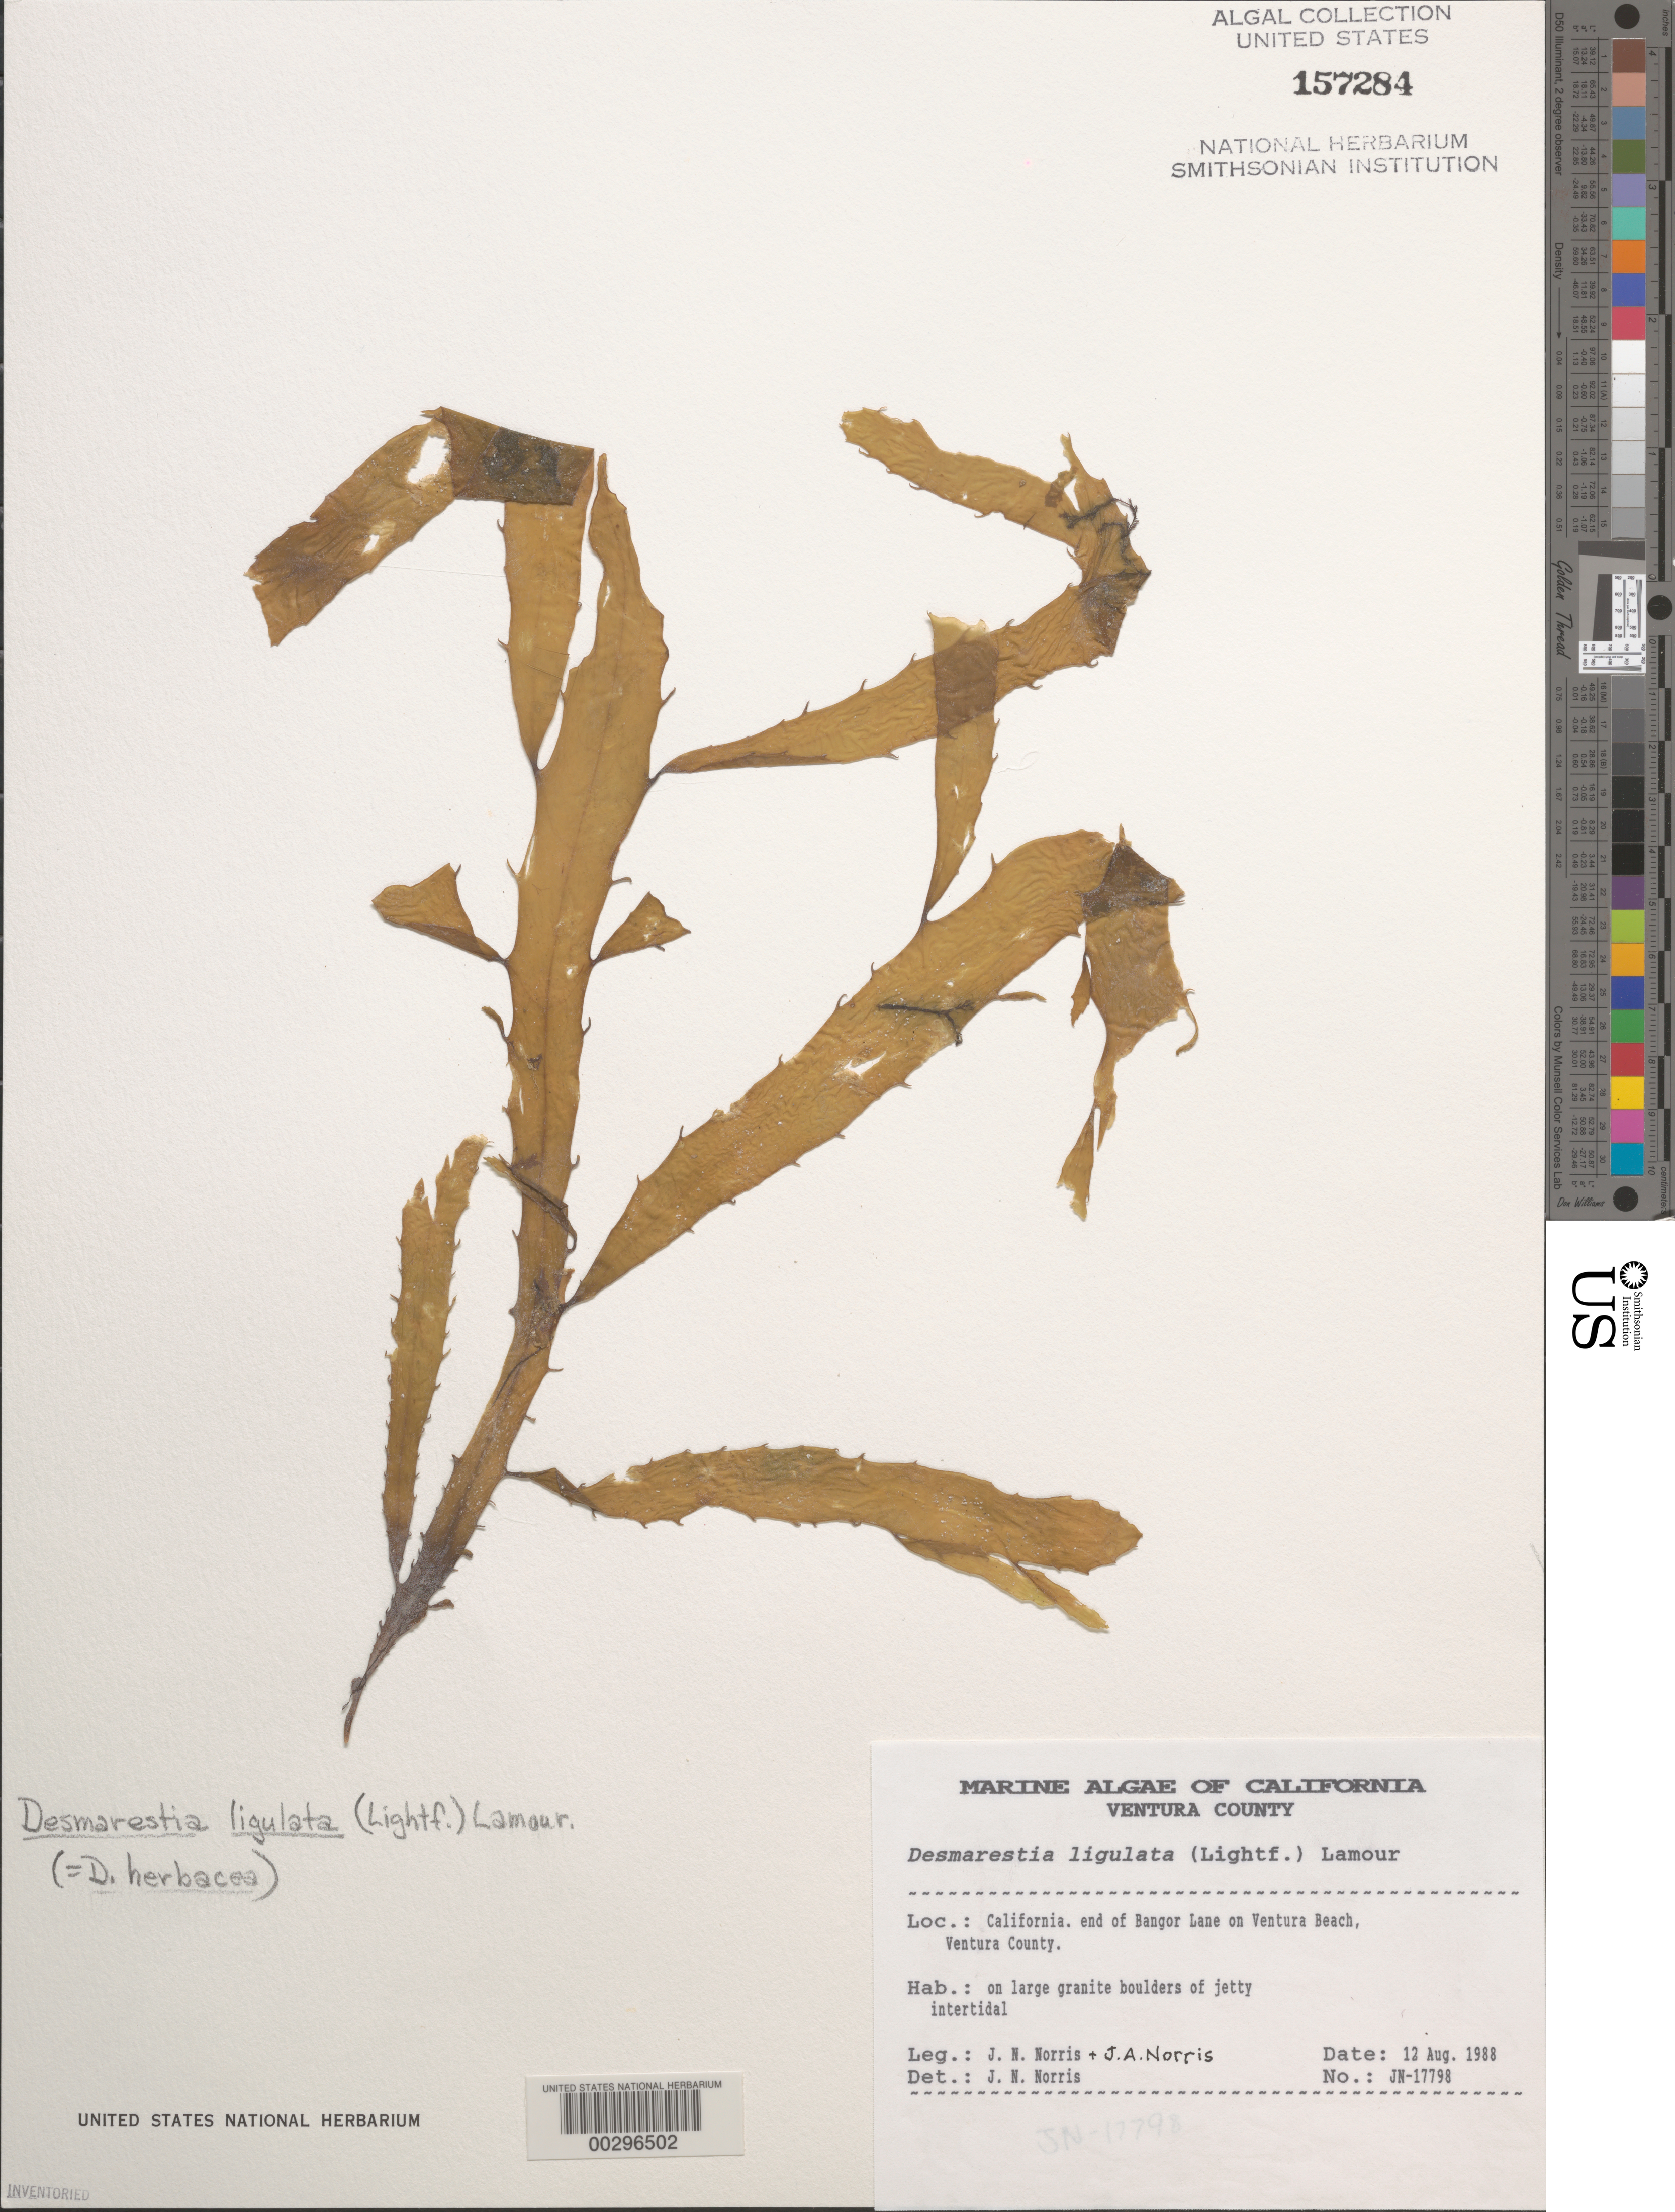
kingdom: Chromista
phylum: Ochrophyta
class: Phaeophyceae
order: Desmarestiales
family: Desmarestiaceae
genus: Desmarestia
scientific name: Desmarestia ligulata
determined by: Norris, James N.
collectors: J. N. Norris & J. A. Norris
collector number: JN-17798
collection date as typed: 12 Aug 1988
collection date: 1988-08-12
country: United States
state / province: California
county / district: Ventura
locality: Ventura Beach, end of Bangor Lane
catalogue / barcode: US 157284